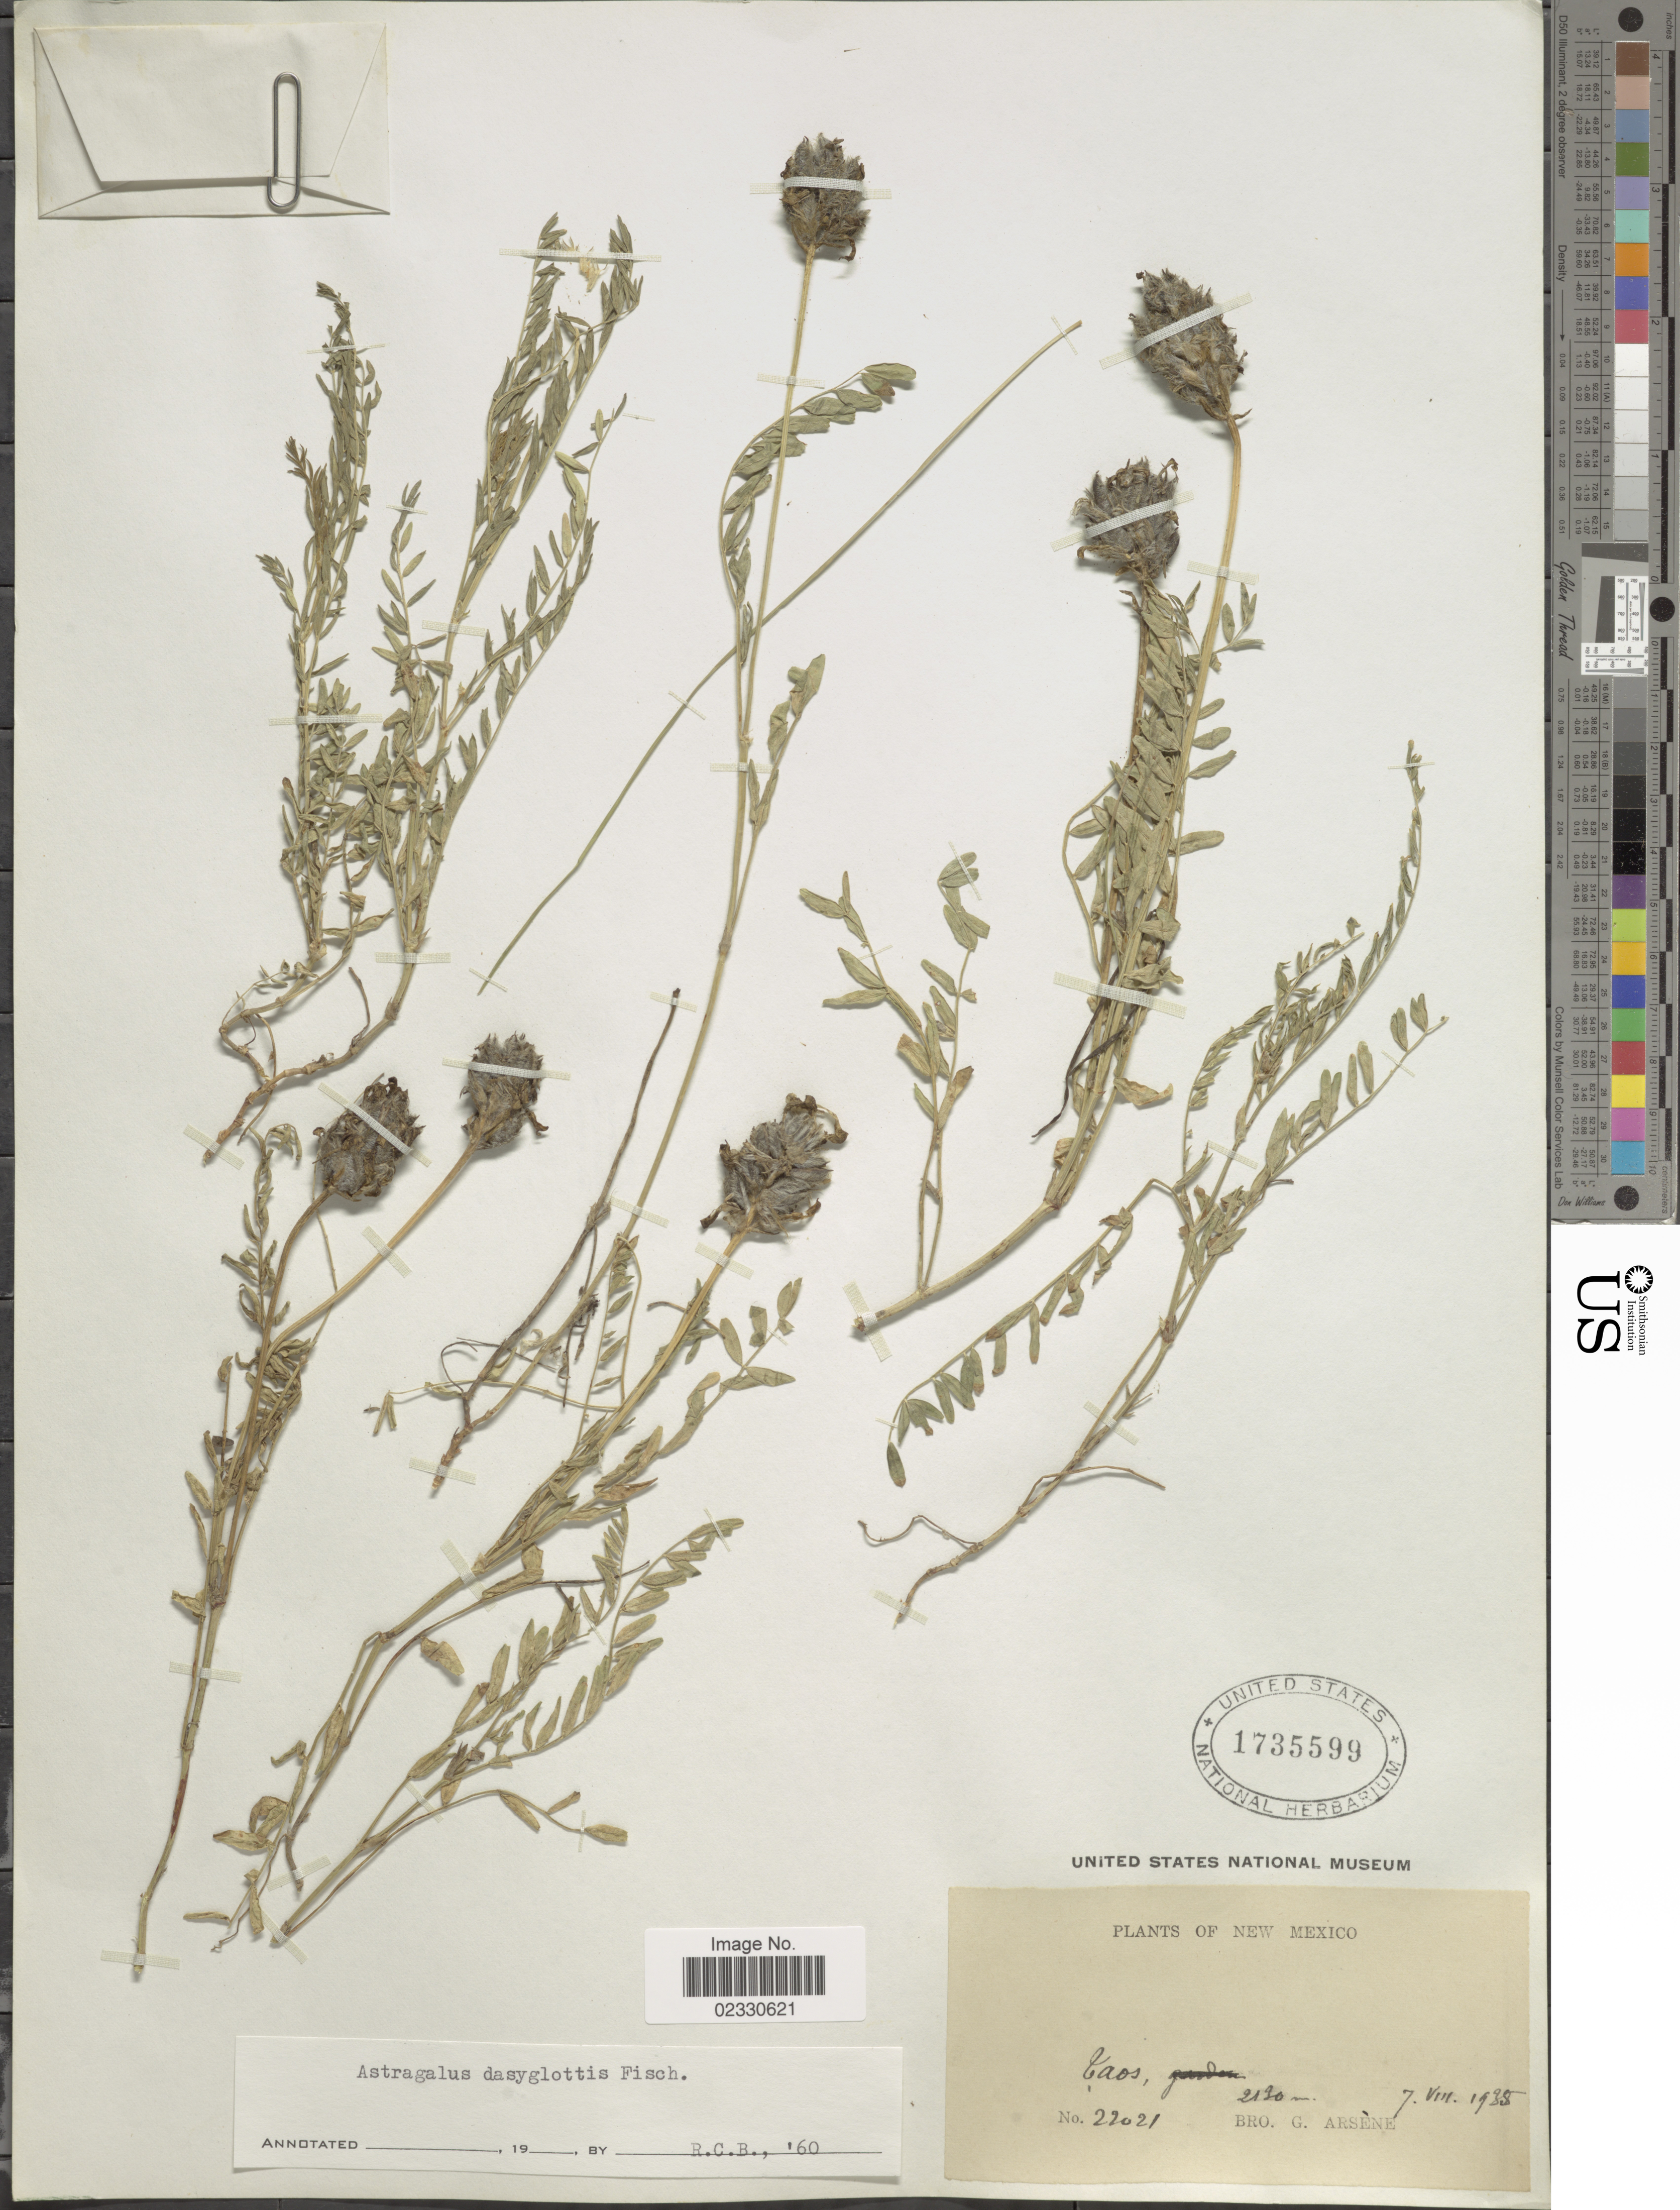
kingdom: Plantae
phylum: Tracheophyta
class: Magnoliopsida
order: Fabales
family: Fabaceae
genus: Astragalus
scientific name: Astragalus dasyglottis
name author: DC.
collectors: Bro. G. Arsène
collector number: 22021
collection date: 1935-08-07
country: United States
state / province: New Mexico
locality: Caos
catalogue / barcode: US 1735599